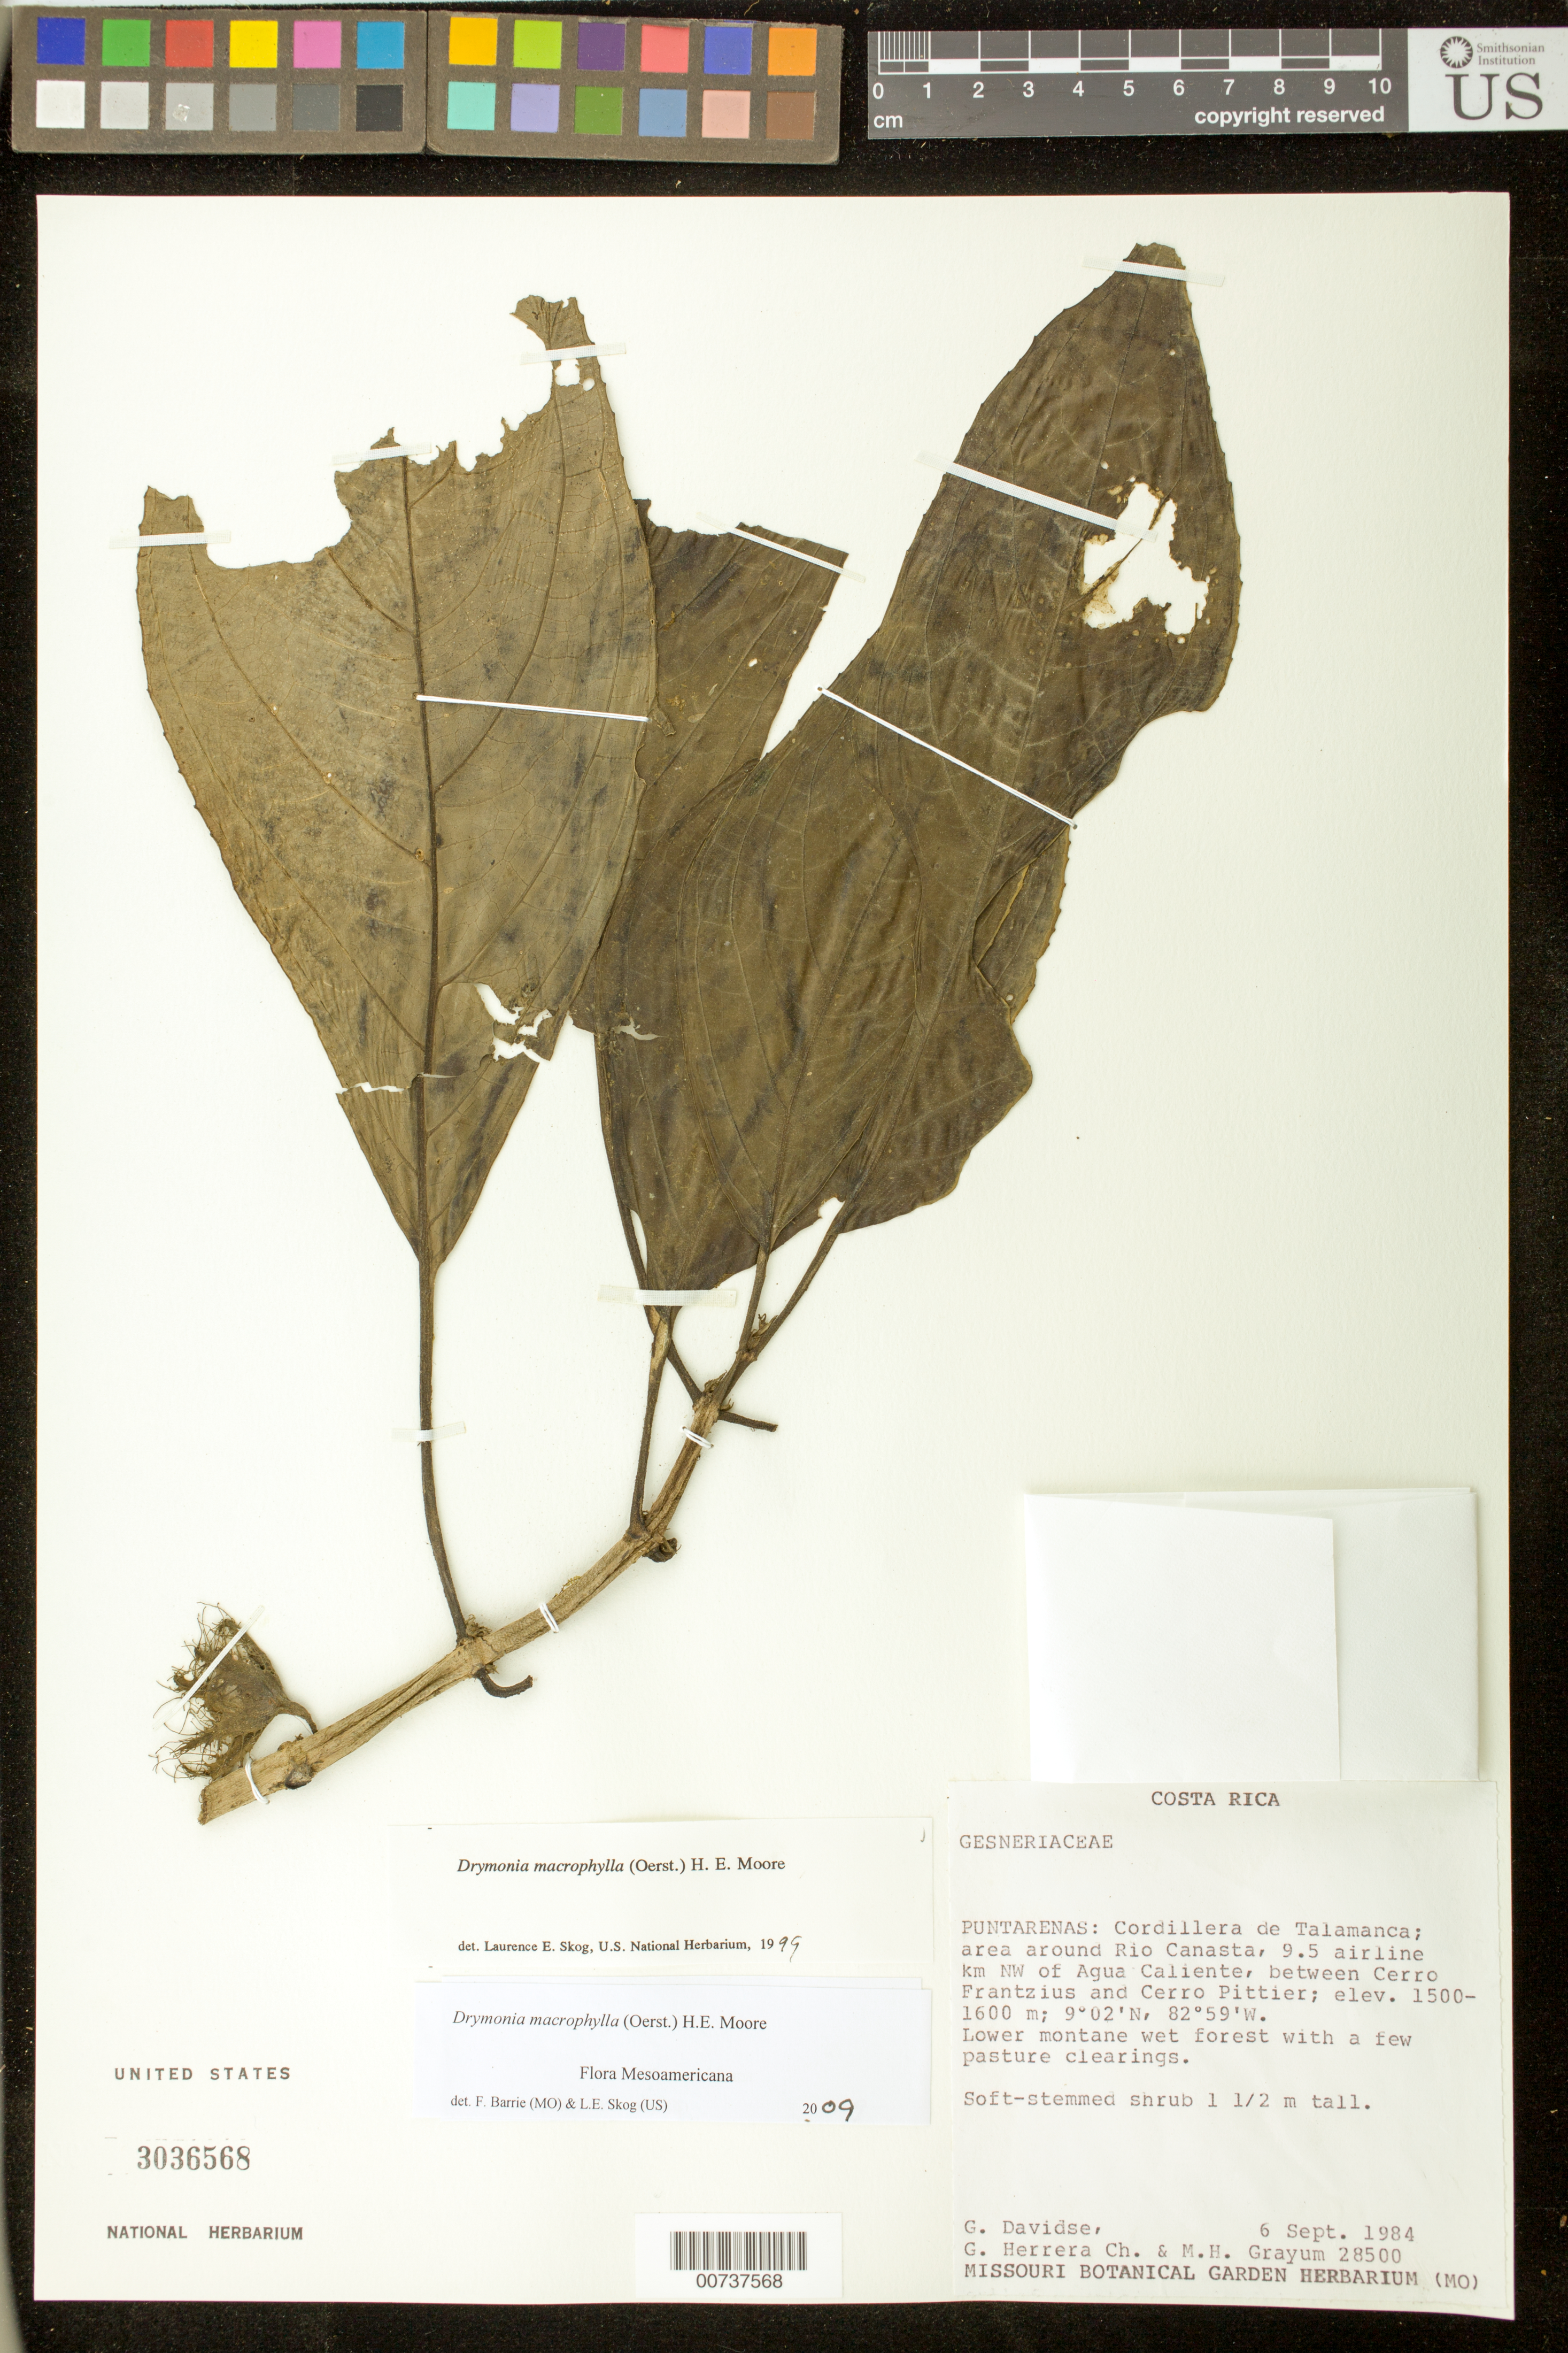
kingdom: Plantae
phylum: Tracheophyta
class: Magnoliopsida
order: Lamiales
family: Gesneriaceae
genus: Drymonia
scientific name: Drymonia macrophylla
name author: (Oerst.) H.E. Moore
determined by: Skog, Laurence E.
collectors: G. Davidse, G. Herrera Ch. & M. H. Grayum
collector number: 28500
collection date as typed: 06 Sep 1984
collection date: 1984-09-06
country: Costa Rica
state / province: Puntarenas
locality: Cordillera de Talamanca; area around Rio Canasta, 9.5 airline km NW of Agua Caliente, between Cerro Frantzius and Cerro PIttier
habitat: Lower montane wet forest with a few pasture clearings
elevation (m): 1600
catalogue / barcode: US 3036568